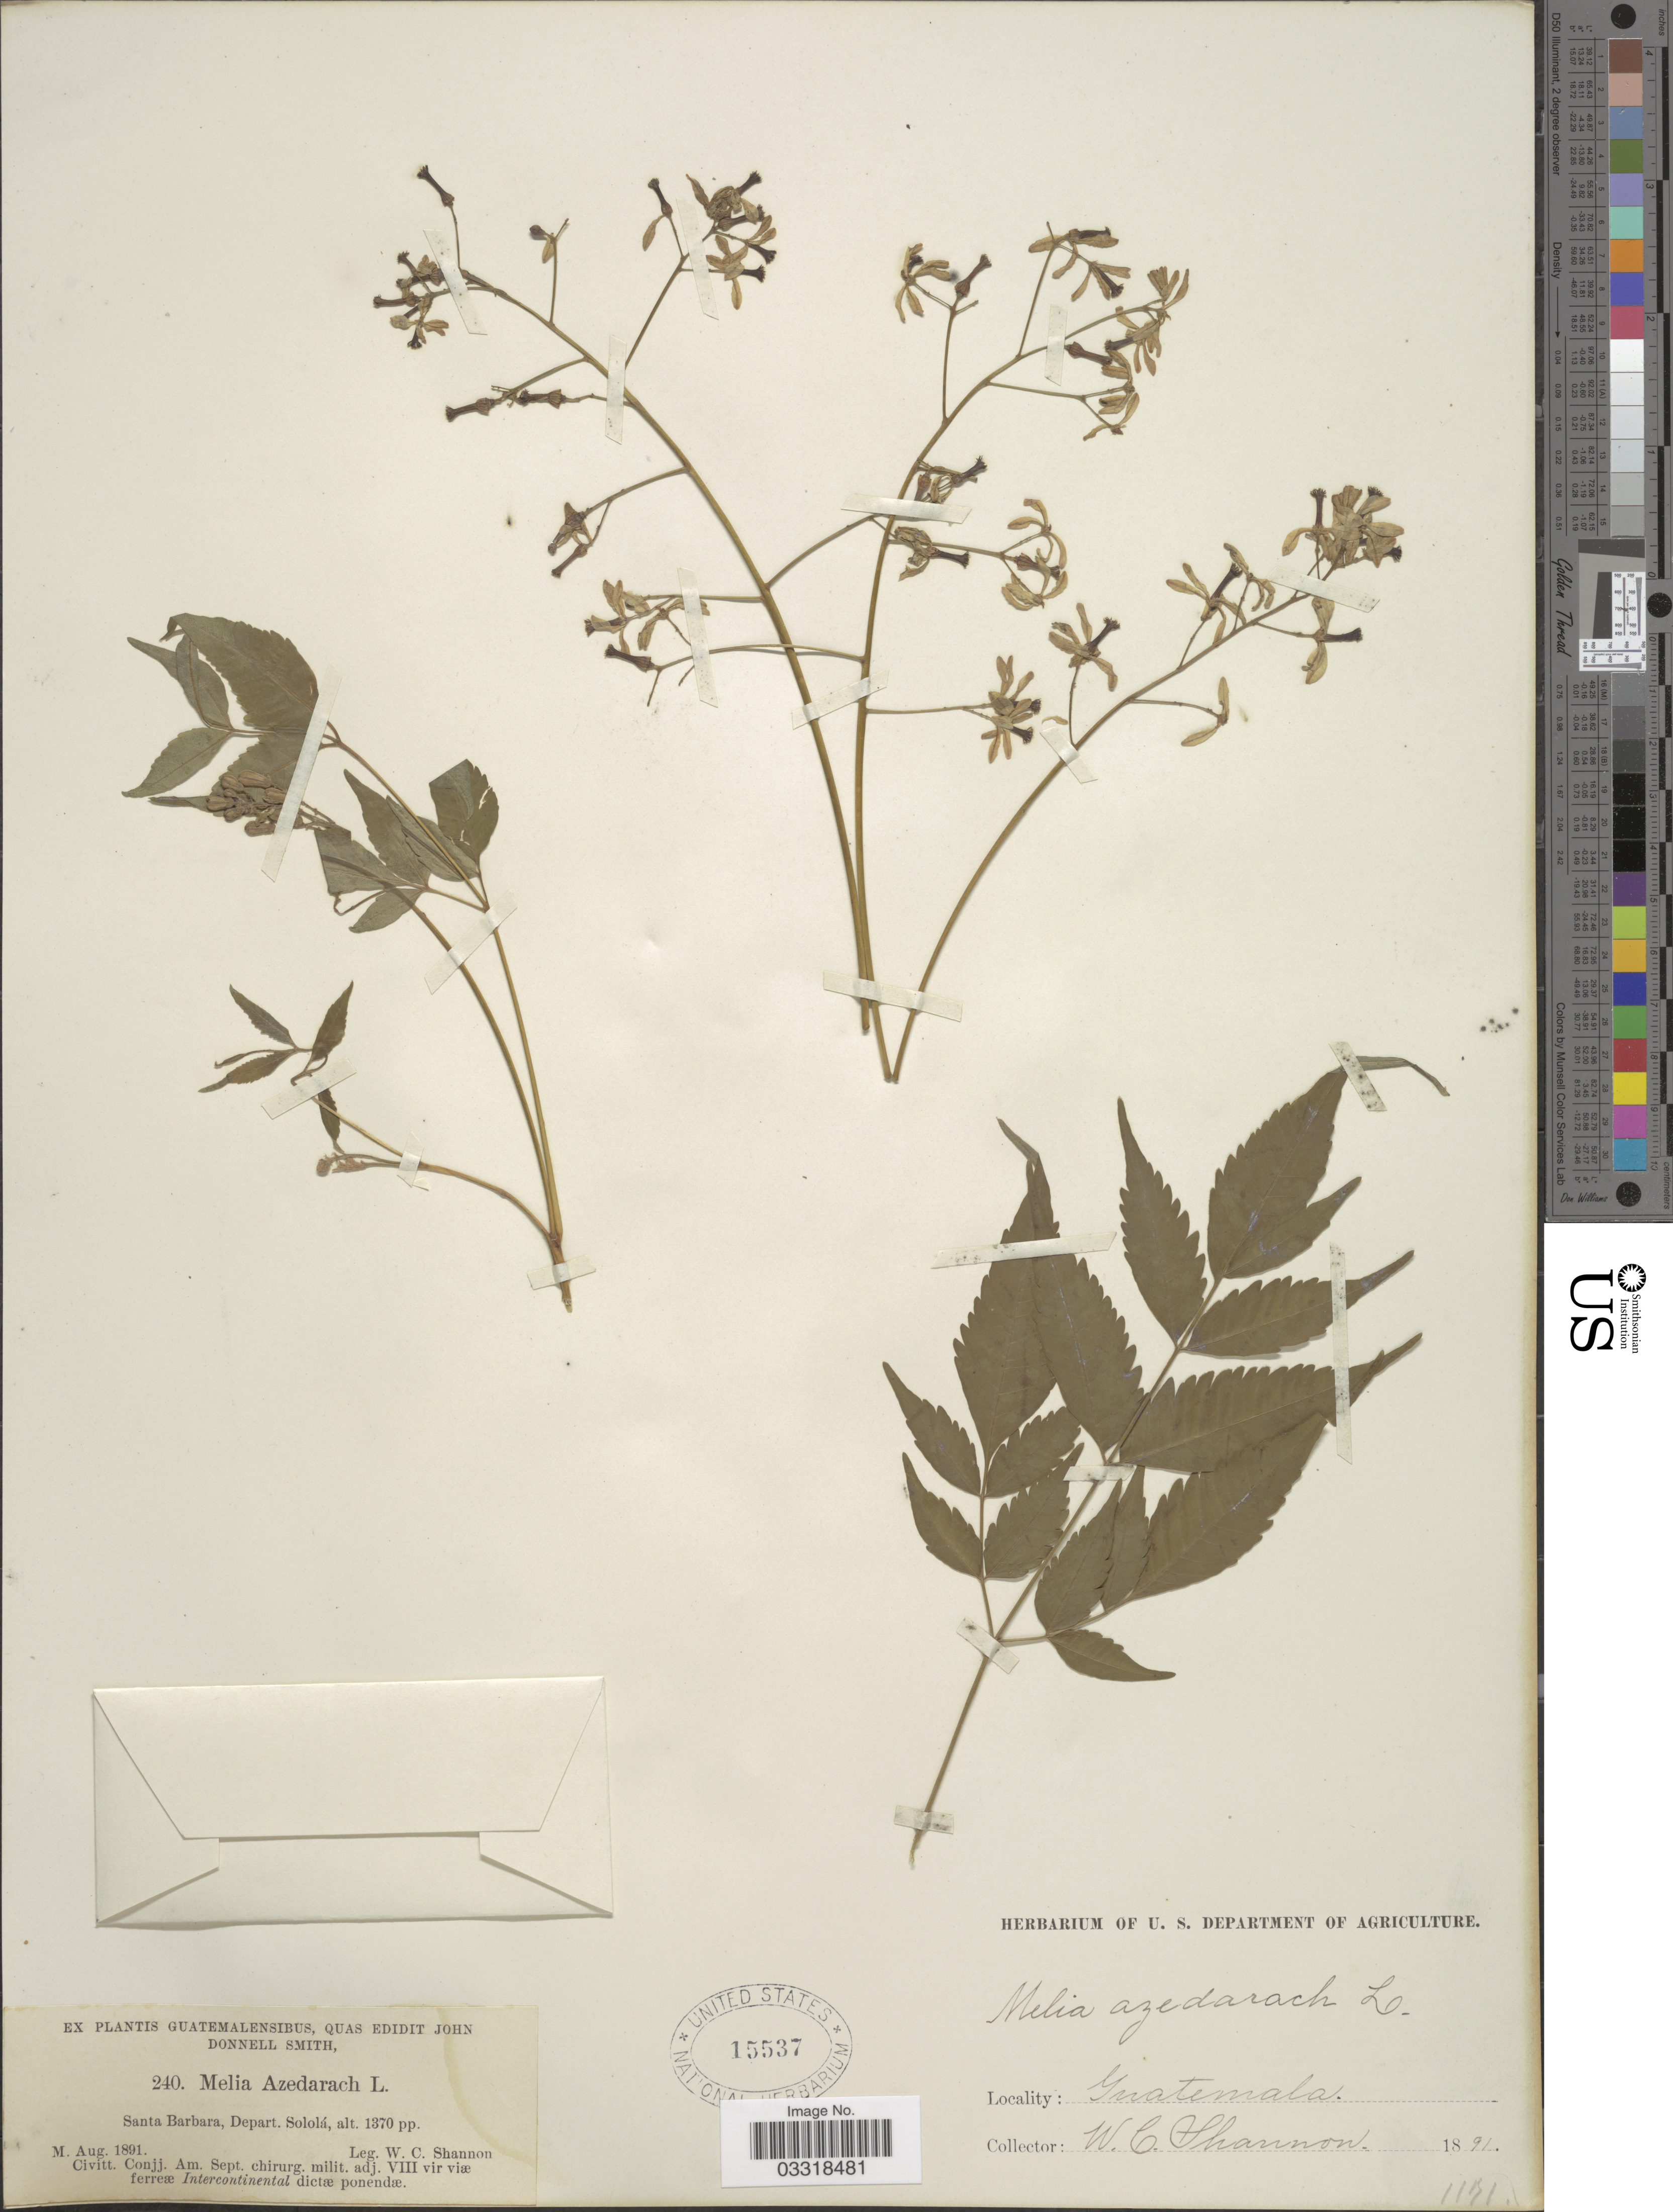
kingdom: Plantae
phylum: Tracheophyta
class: Magnoliopsida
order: Sapindales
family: Meliaceae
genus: Melia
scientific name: Melia azedarach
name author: L.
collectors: W. C. Shannon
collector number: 240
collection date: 1891-08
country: Guatemala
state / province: Sololá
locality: Santa Barbara, Depart. Sololá.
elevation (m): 418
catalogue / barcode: US 15537